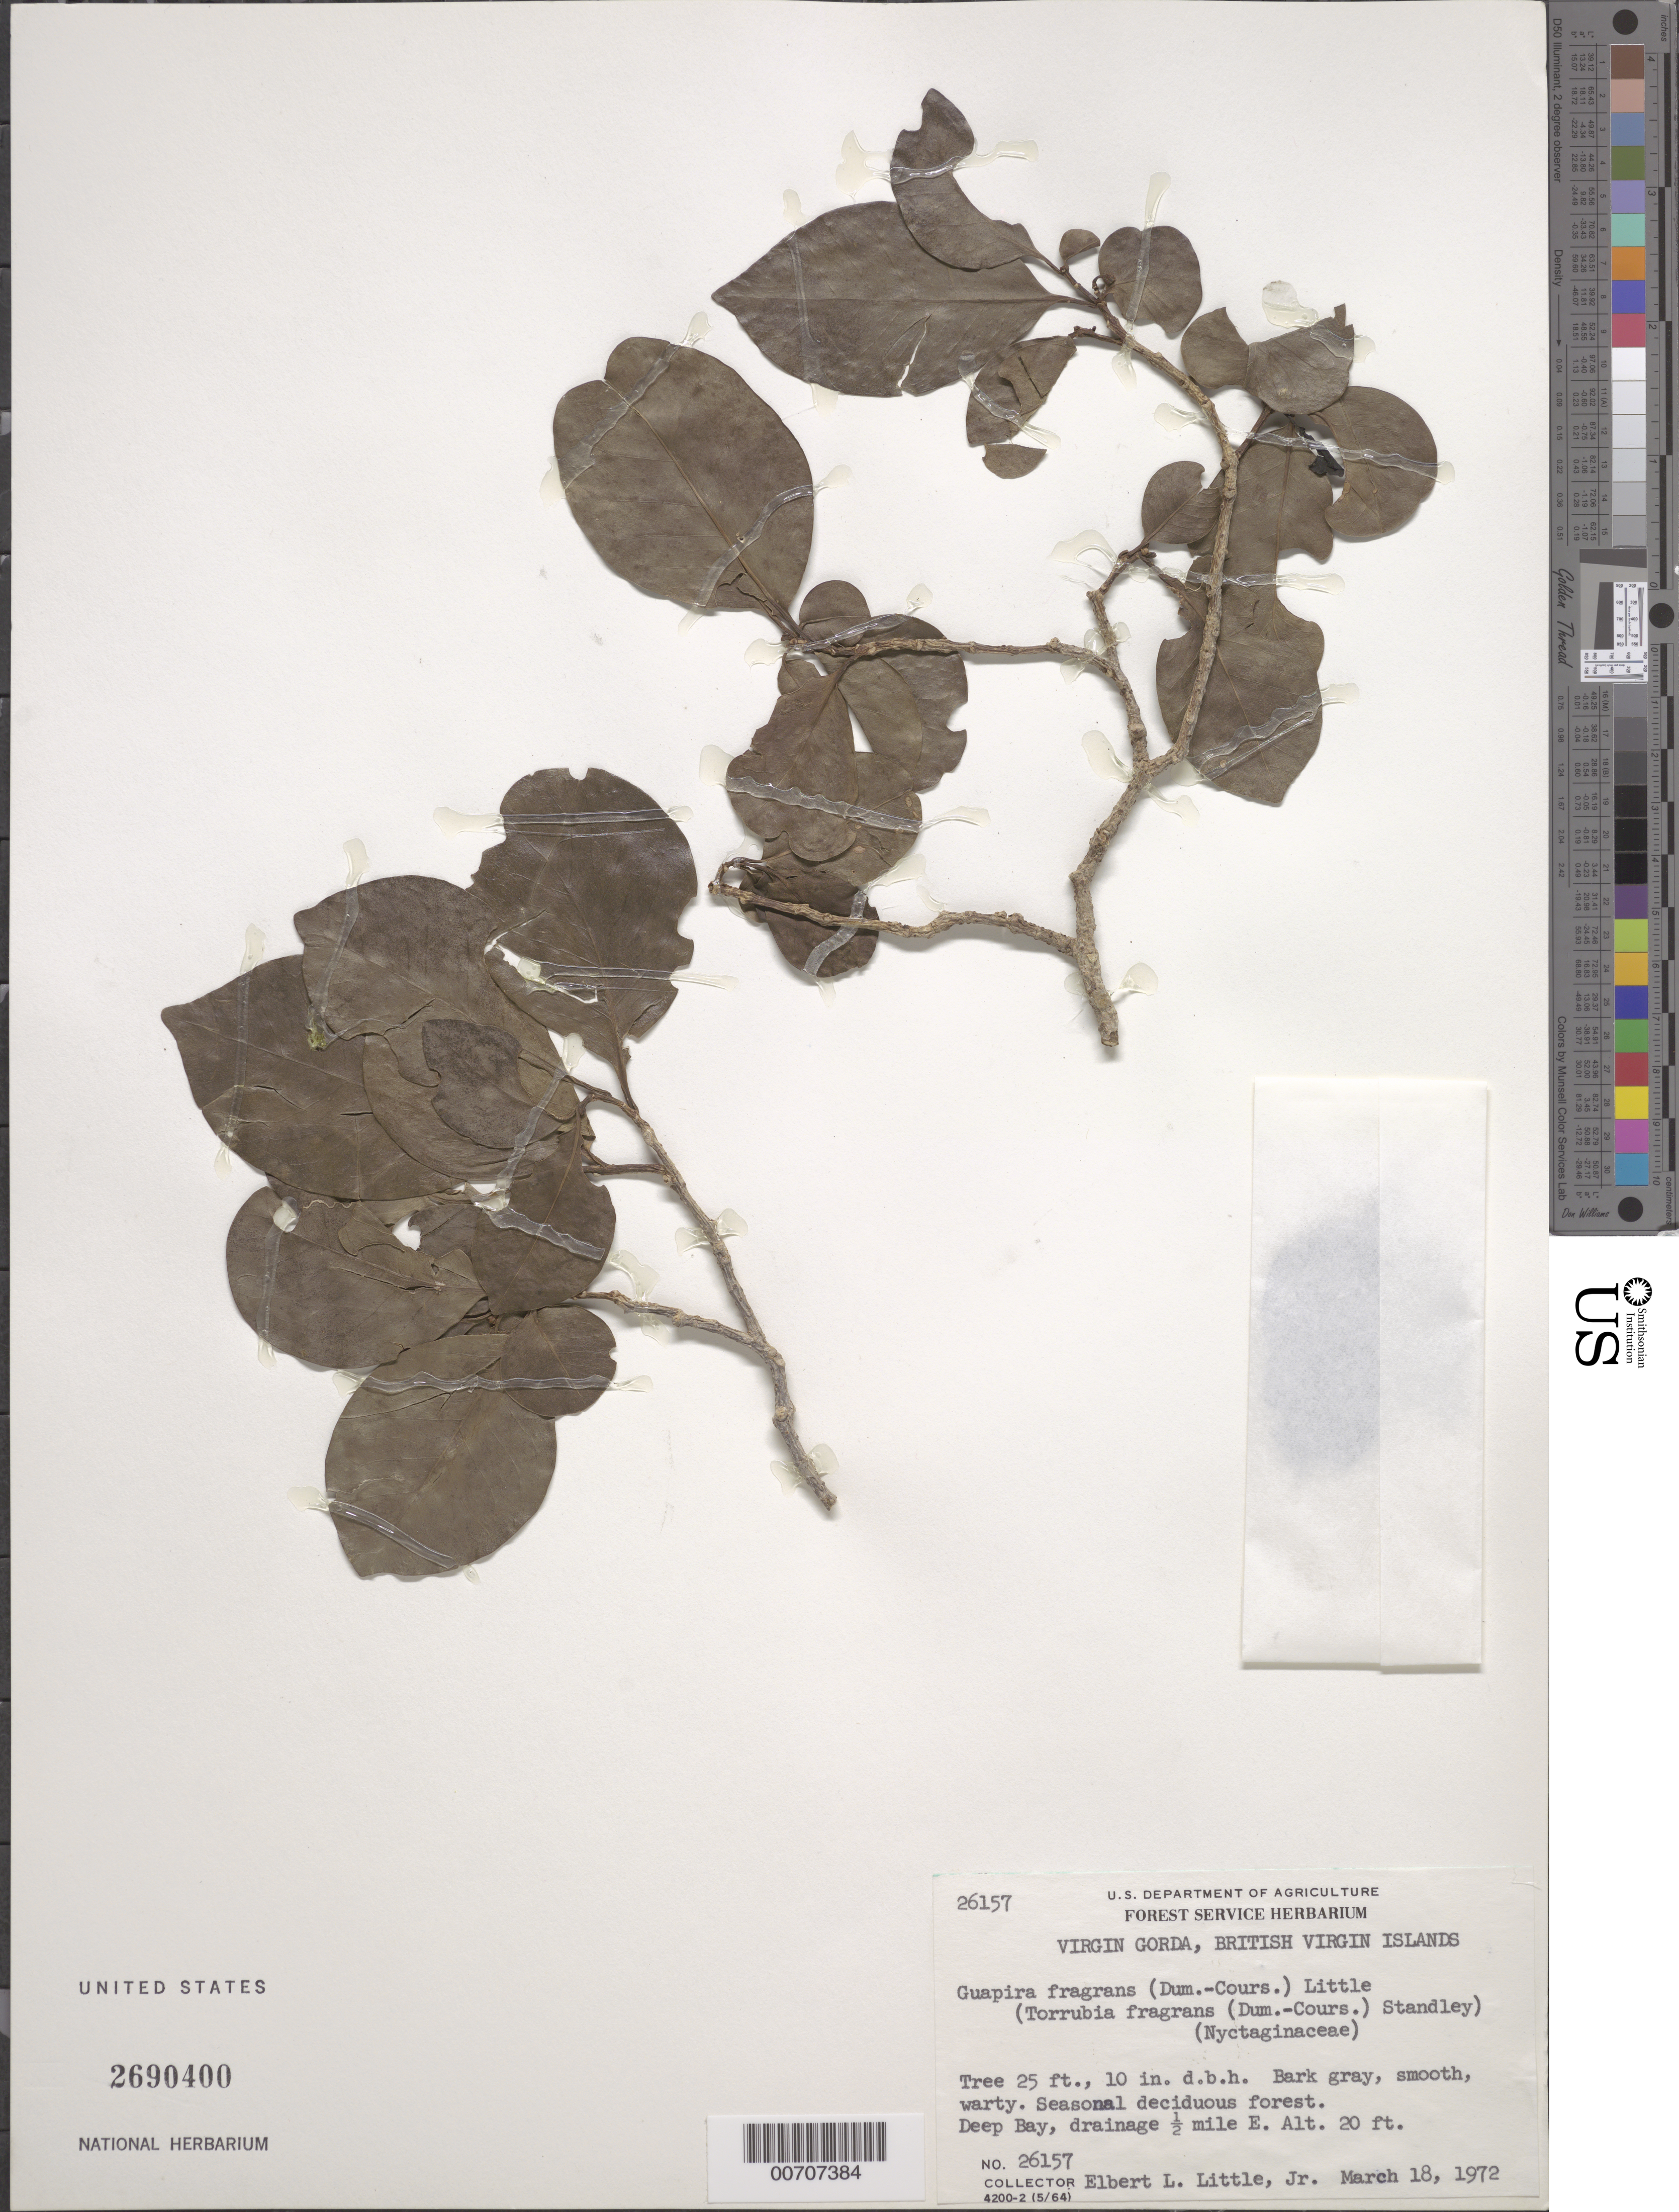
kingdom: Plantae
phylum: Tracheophyta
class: Magnoliopsida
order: Caryophyllales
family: Nyctaginaceae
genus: Guapira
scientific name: Guapira fragrans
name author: (Dum. Cours.) Little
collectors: E. L. Little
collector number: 26157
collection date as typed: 18 Mar 1972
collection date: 1972-03-18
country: British Virgin Islands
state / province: Virgin Gorda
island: Virgin Gorda Island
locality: Deep Bay, drainage 1/2 mi E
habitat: Seasonal deciduous forest.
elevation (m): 6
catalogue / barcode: US 2690400